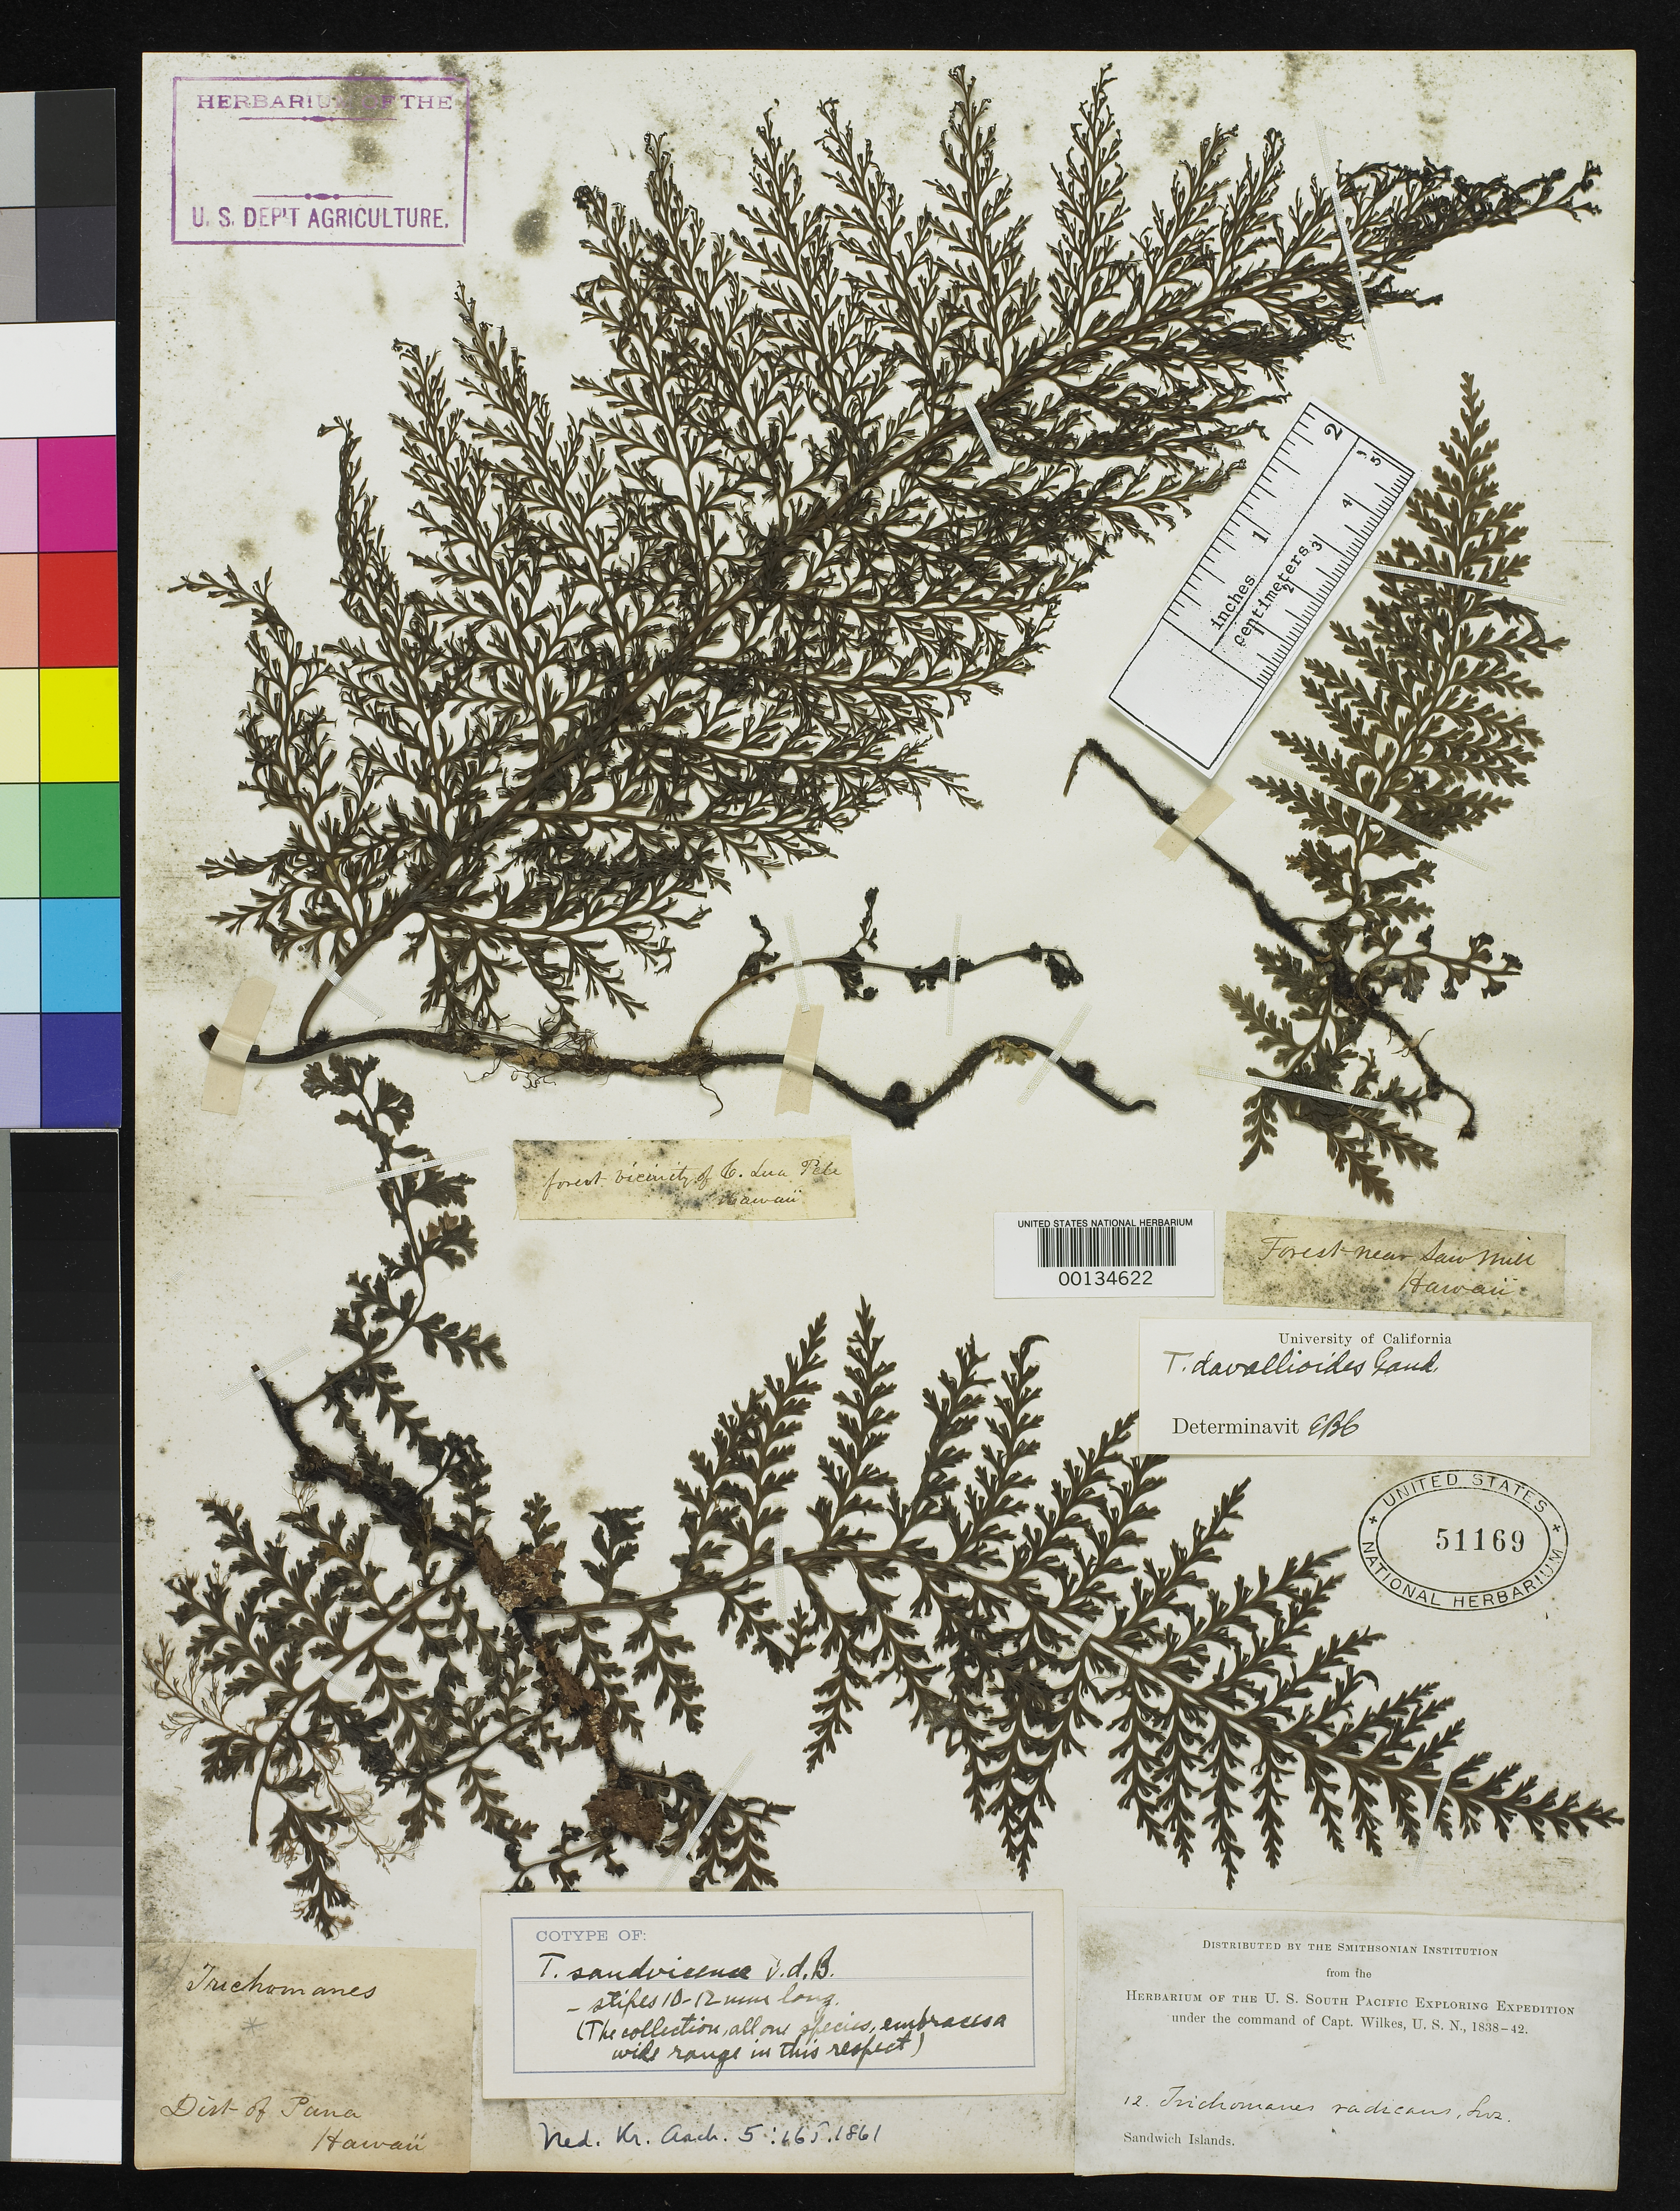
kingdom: Plantae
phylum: Tracheophyta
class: Polypodiopsida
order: Hymenophyllales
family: Hymenophyllaceae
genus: Trichomanes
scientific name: Trichomanes sandvicense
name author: Bosch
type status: Type Collection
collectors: Wilkes Explor. Exped.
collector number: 12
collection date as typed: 1838 to -- --- 1842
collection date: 1838/1842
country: United States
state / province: Hawaii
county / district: Maui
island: Maui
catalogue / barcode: US 51169